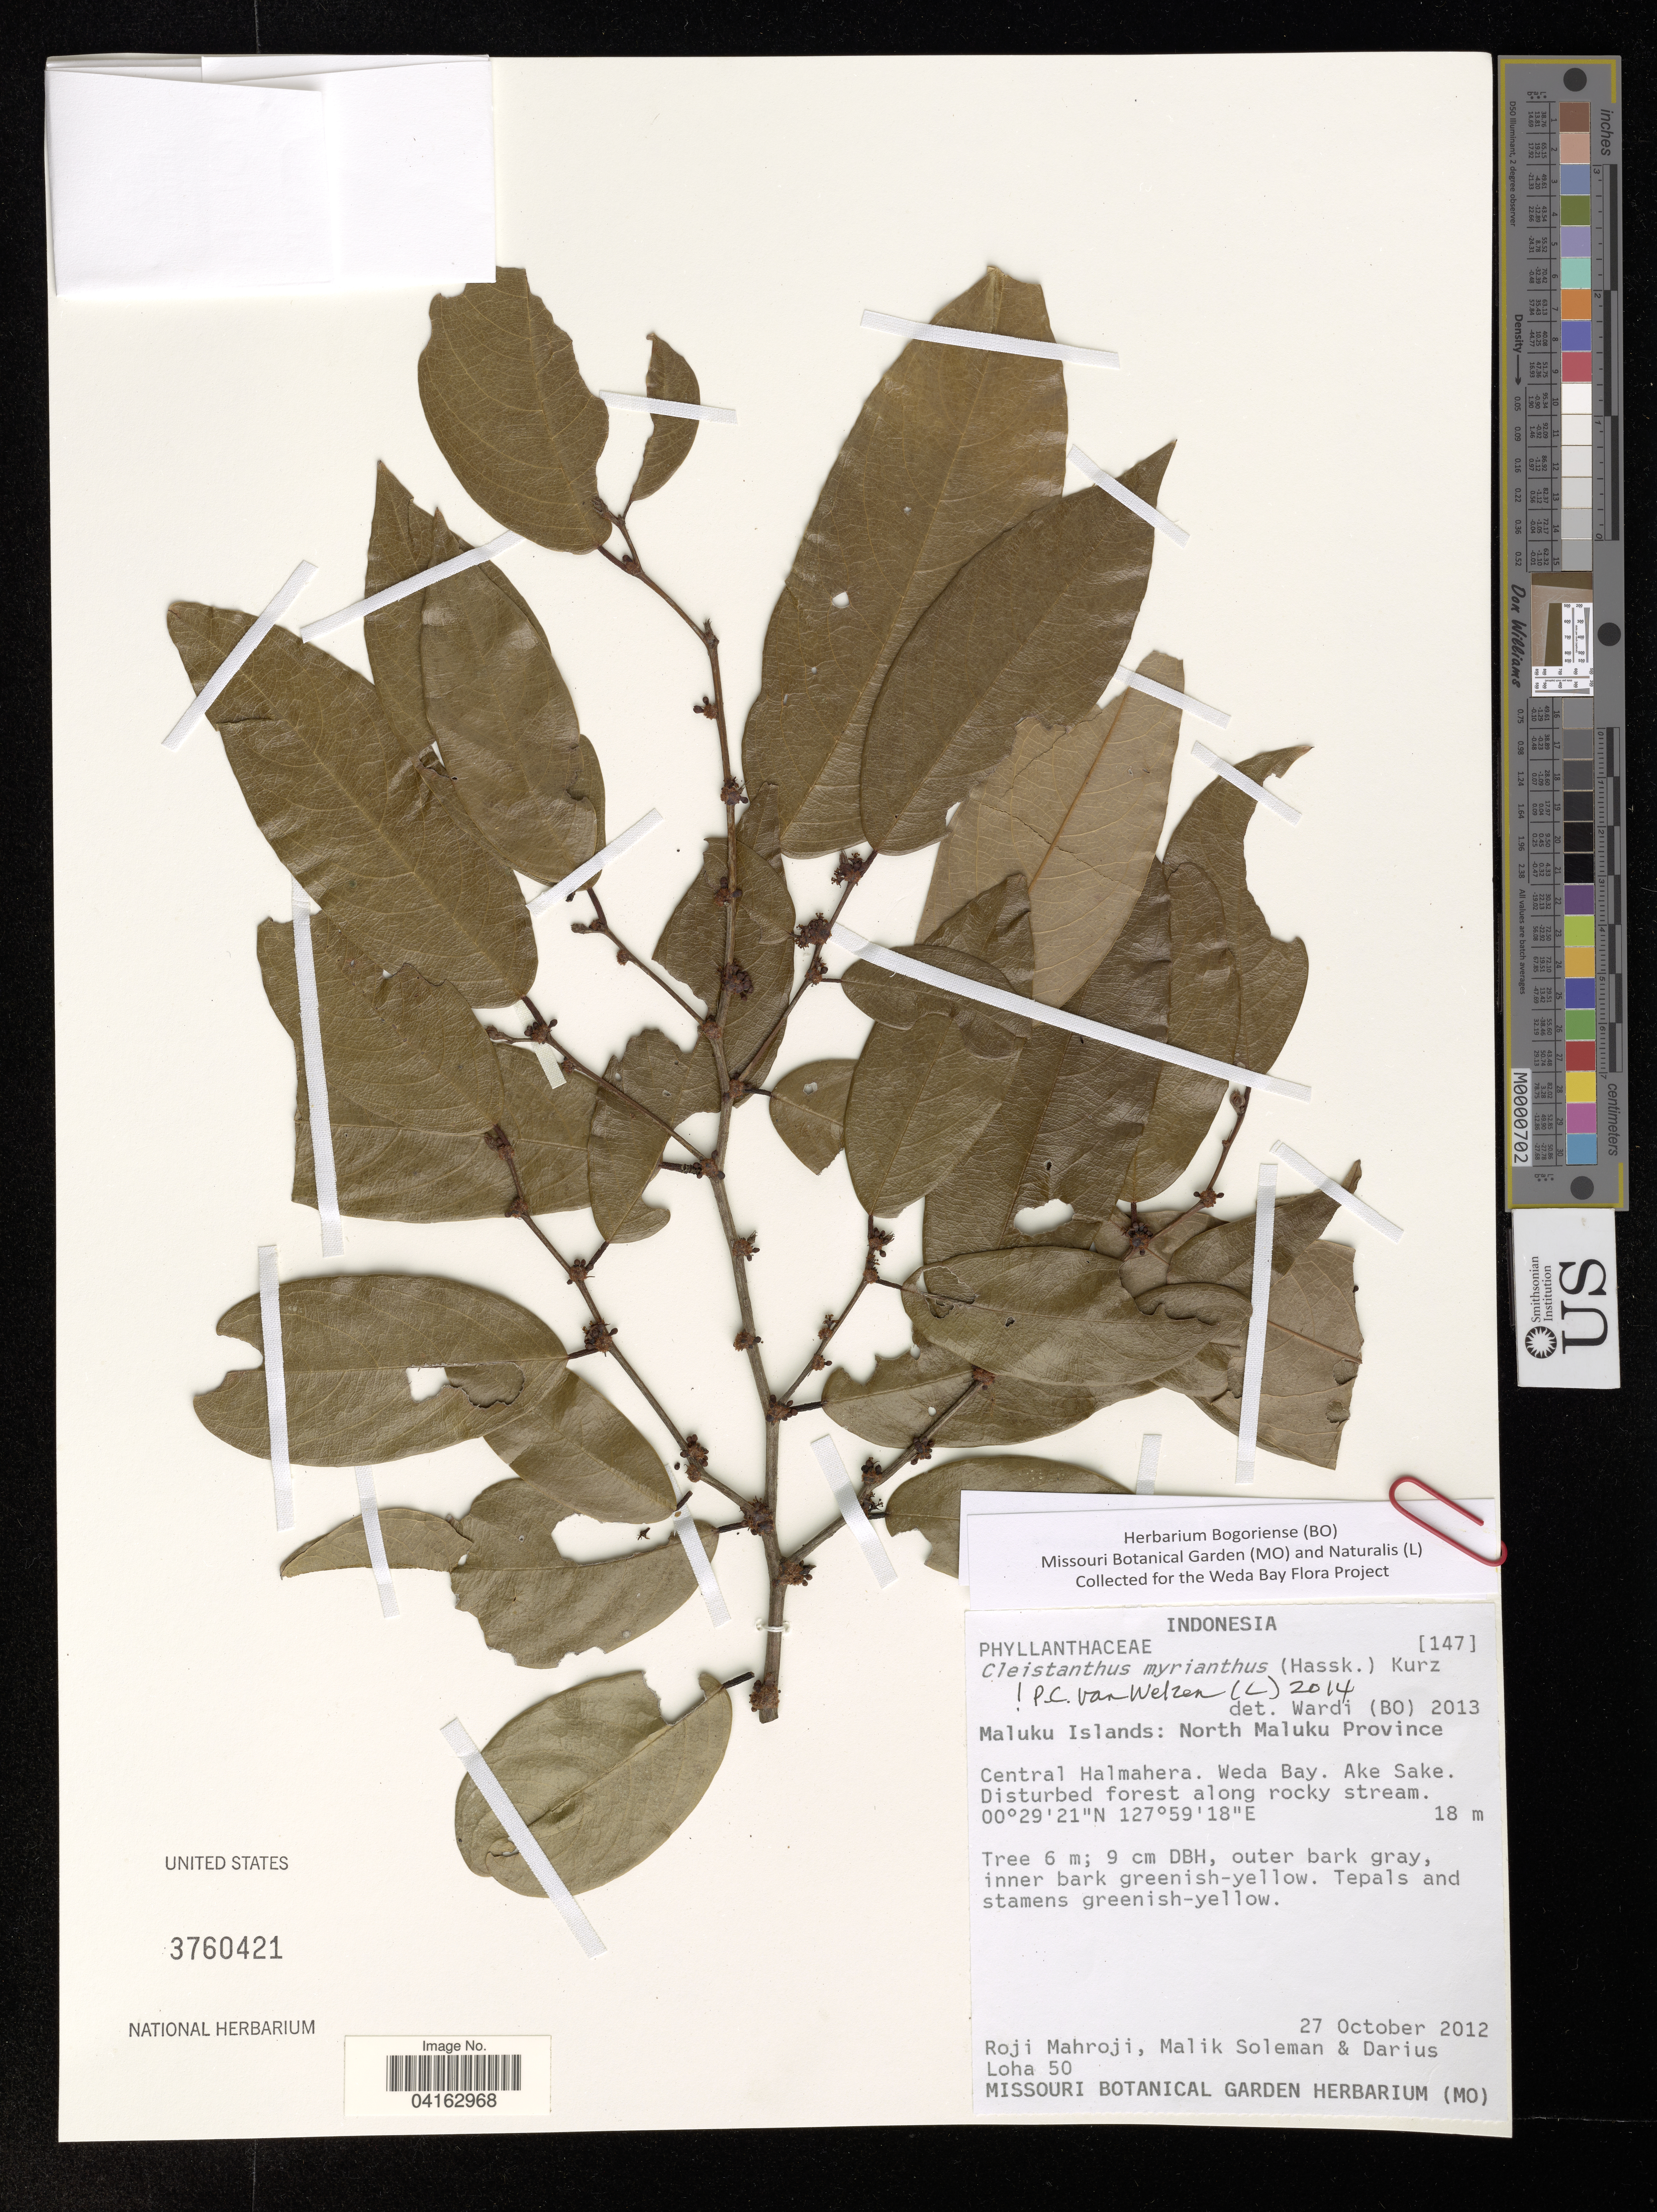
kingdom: Plantae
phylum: Tracheophyta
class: Magnoliopsida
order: Malpighiales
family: Phyllanthaceae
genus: Cleistanthus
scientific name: Cleistanthus myrianthus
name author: (Hassk.) Kurz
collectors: R. Mahroji, S. Mahroji & D. Loha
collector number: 50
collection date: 2012-10-27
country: Indonesia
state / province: Maluku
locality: Maluku Islands: North Maluku Province. Central Halmahera, Weda Bay. Ake Sake. Disturbed forest along rocky stream.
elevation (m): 18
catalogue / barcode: US 3760421